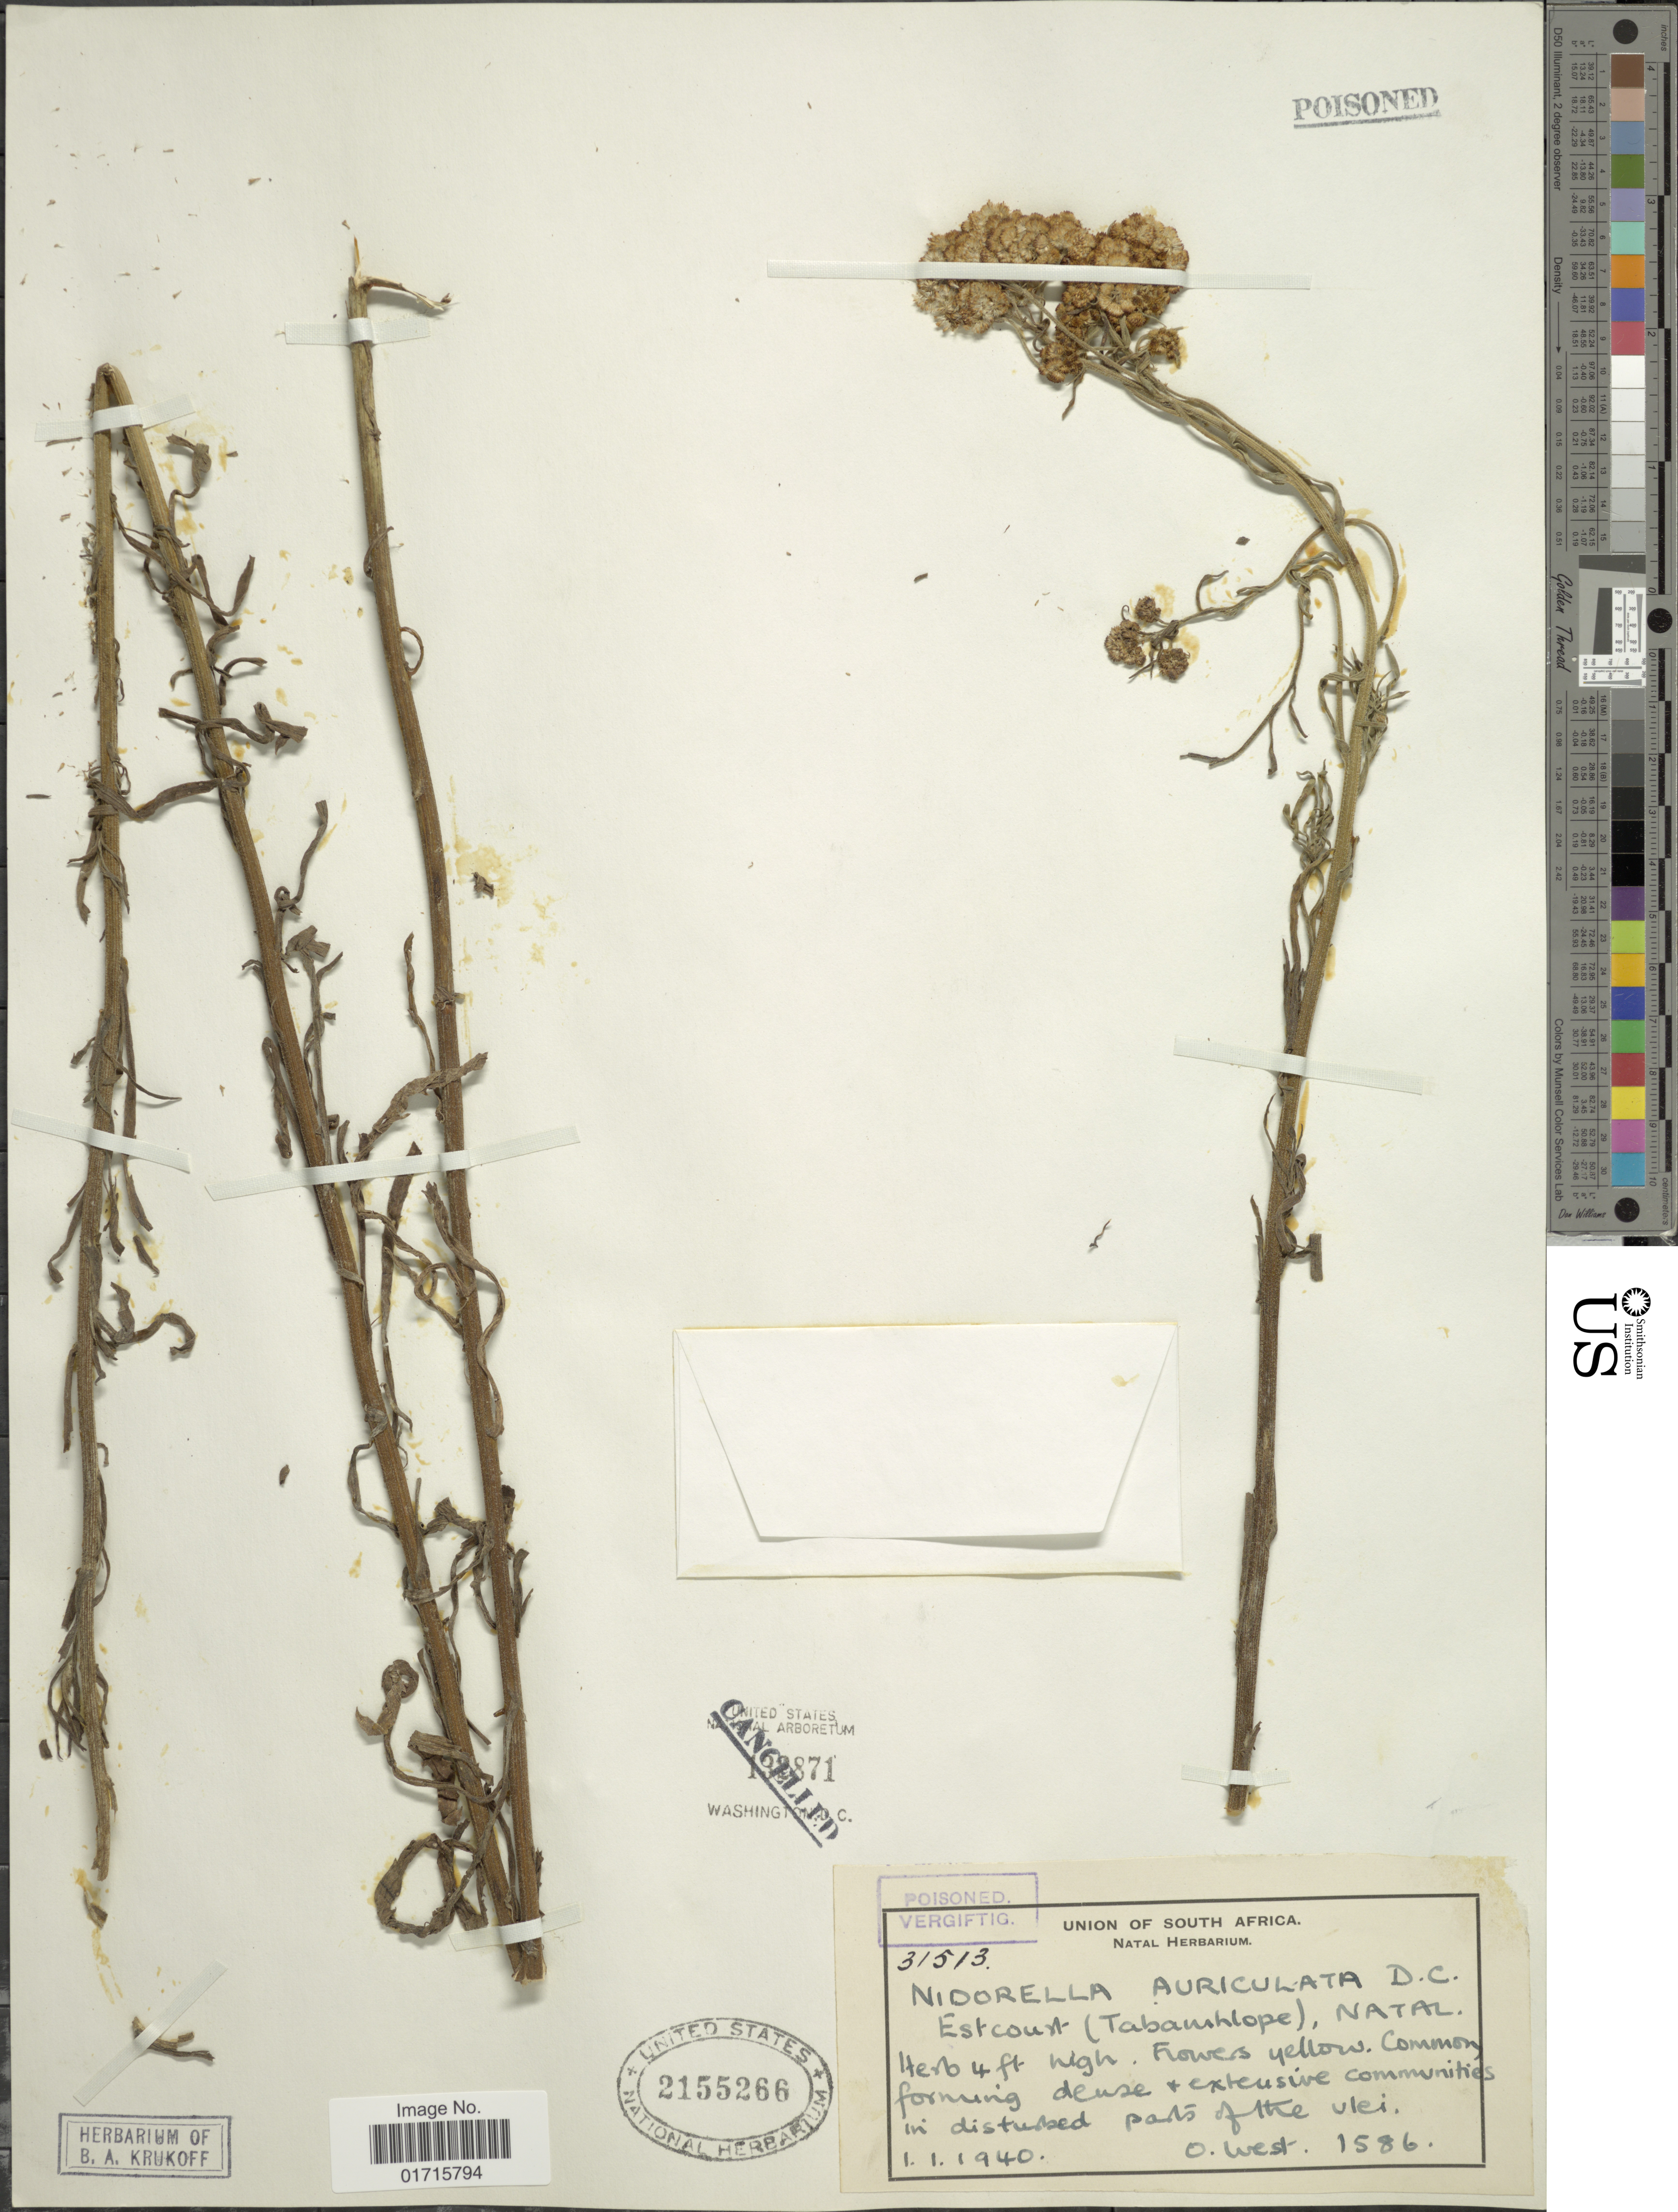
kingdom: Plantae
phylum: Tracheophyta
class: Magnoliopsida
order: Asterales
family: Asteraceae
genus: Nidorella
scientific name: Nidorella auriculata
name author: DC.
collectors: O. West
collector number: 1586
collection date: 1940-01-01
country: South Africa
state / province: KwaZulu-Natal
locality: Estcoust (Tabanihlope), Natal.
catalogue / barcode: US 2188266